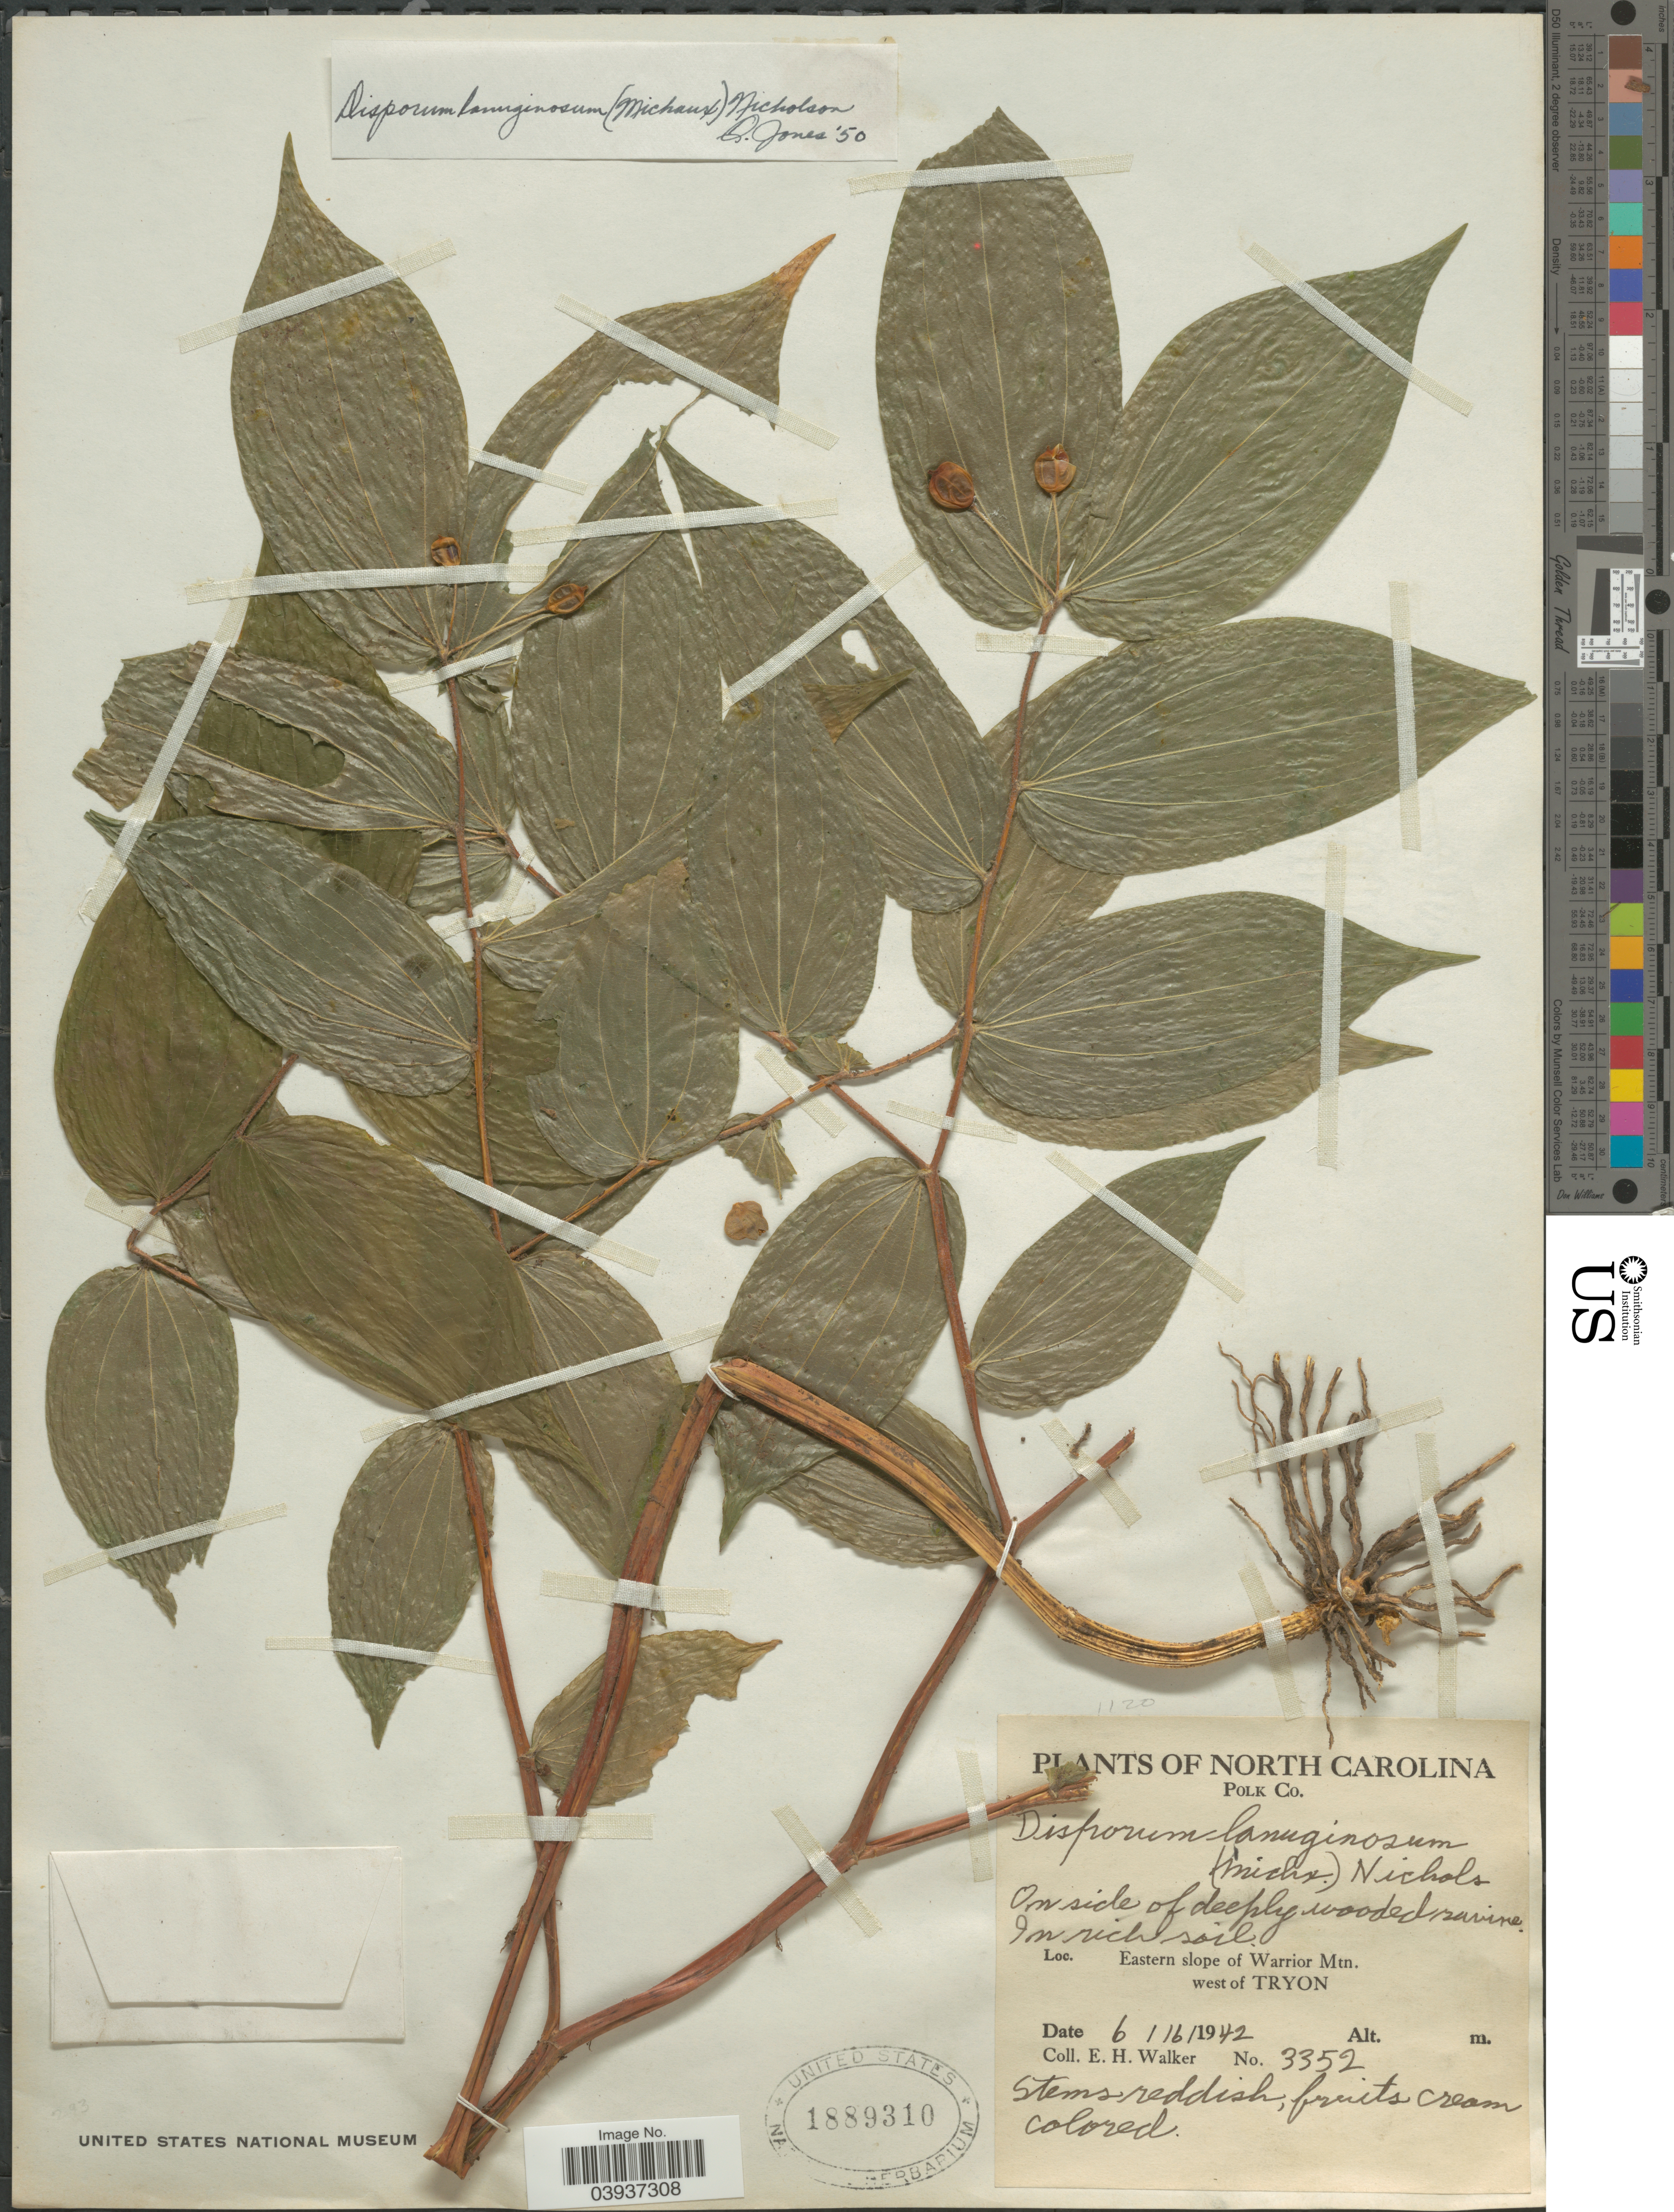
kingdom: Plantae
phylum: Tracheophyta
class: Liliopsida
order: Liliales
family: Colchicaceae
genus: Disporum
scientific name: Disporum lanuginosum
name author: (Michx.) G. Nicholson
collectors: E. H. Walker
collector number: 3352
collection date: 1942-06-16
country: United States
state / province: North Carolina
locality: Polk Co. On side of deeply wooded ravine. In rich soil. Eastern slope of Warrior Mtn. west of Tryon.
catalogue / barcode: US 1889310